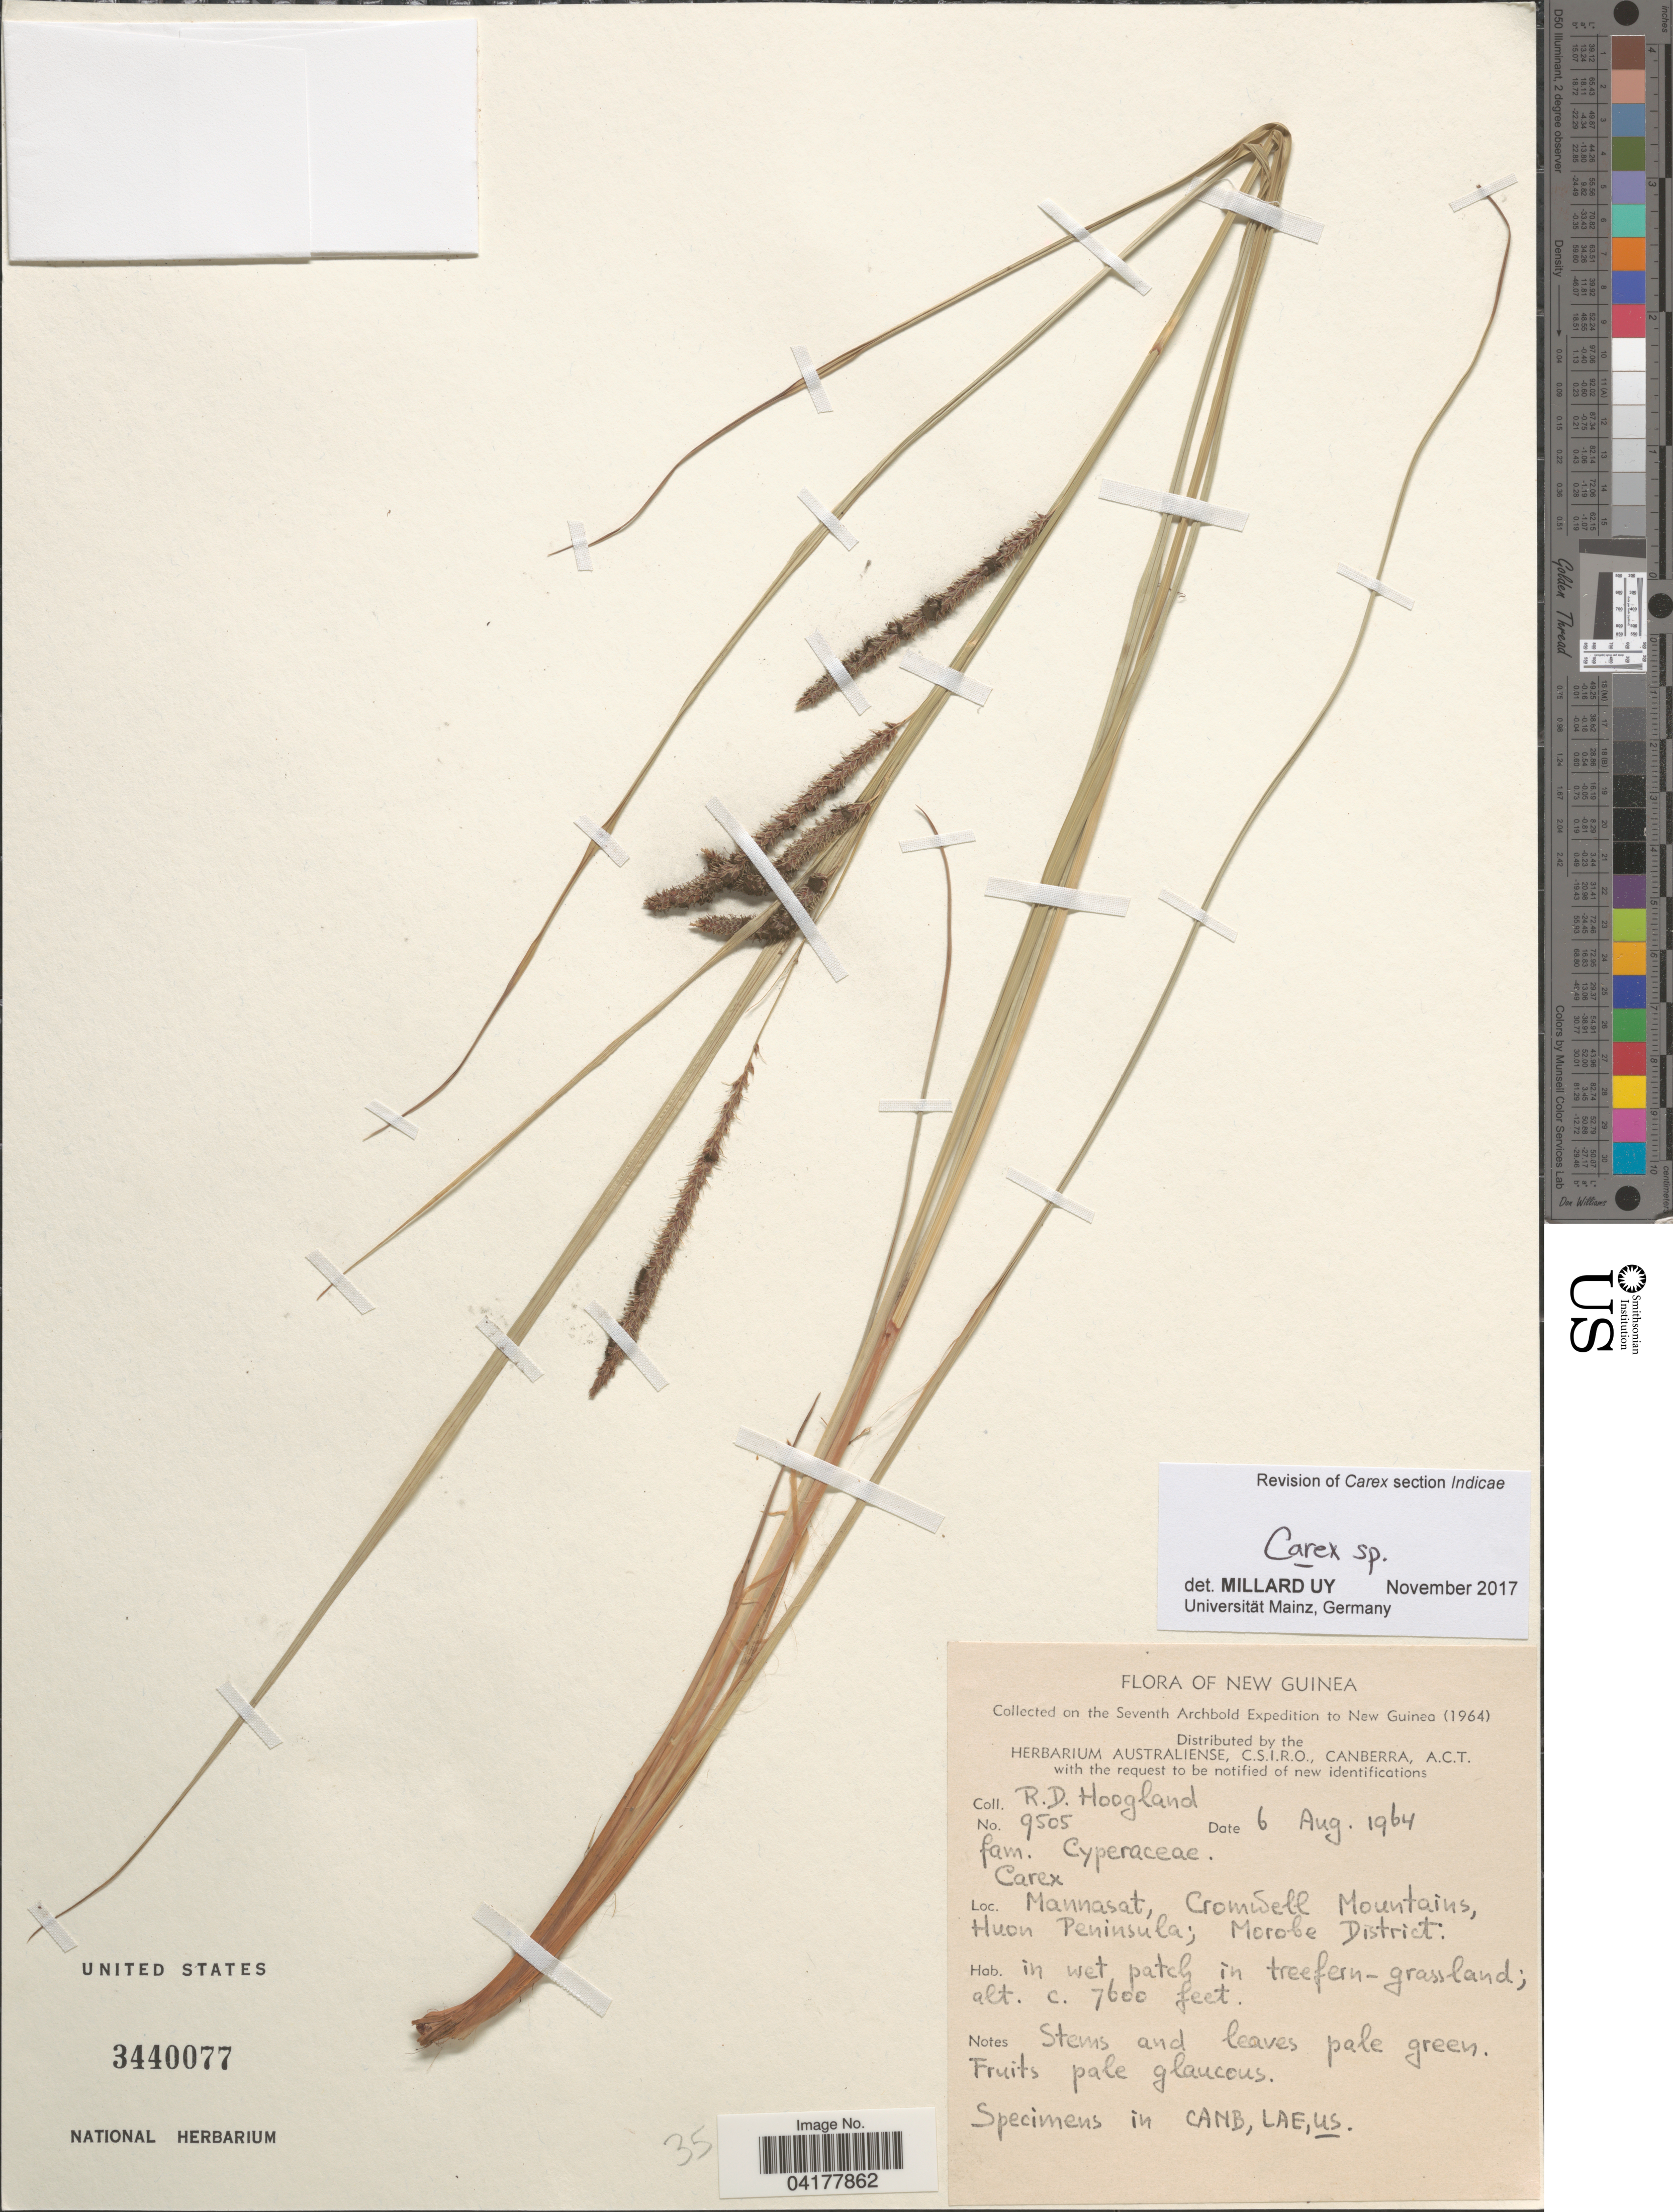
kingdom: Plantae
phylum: Tracheophyta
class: Liliopsida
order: Poales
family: Cyperaceae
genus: Carex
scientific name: Carex sp.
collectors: R. D. Hoogland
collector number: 9505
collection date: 1964-08-06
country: Papua New Guinea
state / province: Morobe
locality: The Seventh Archbold Expedition to New Guinea (1964). Mannasat, Cromwell Mountains, Huon Peninsula; Morobe District.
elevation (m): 2316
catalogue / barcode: US 3440077